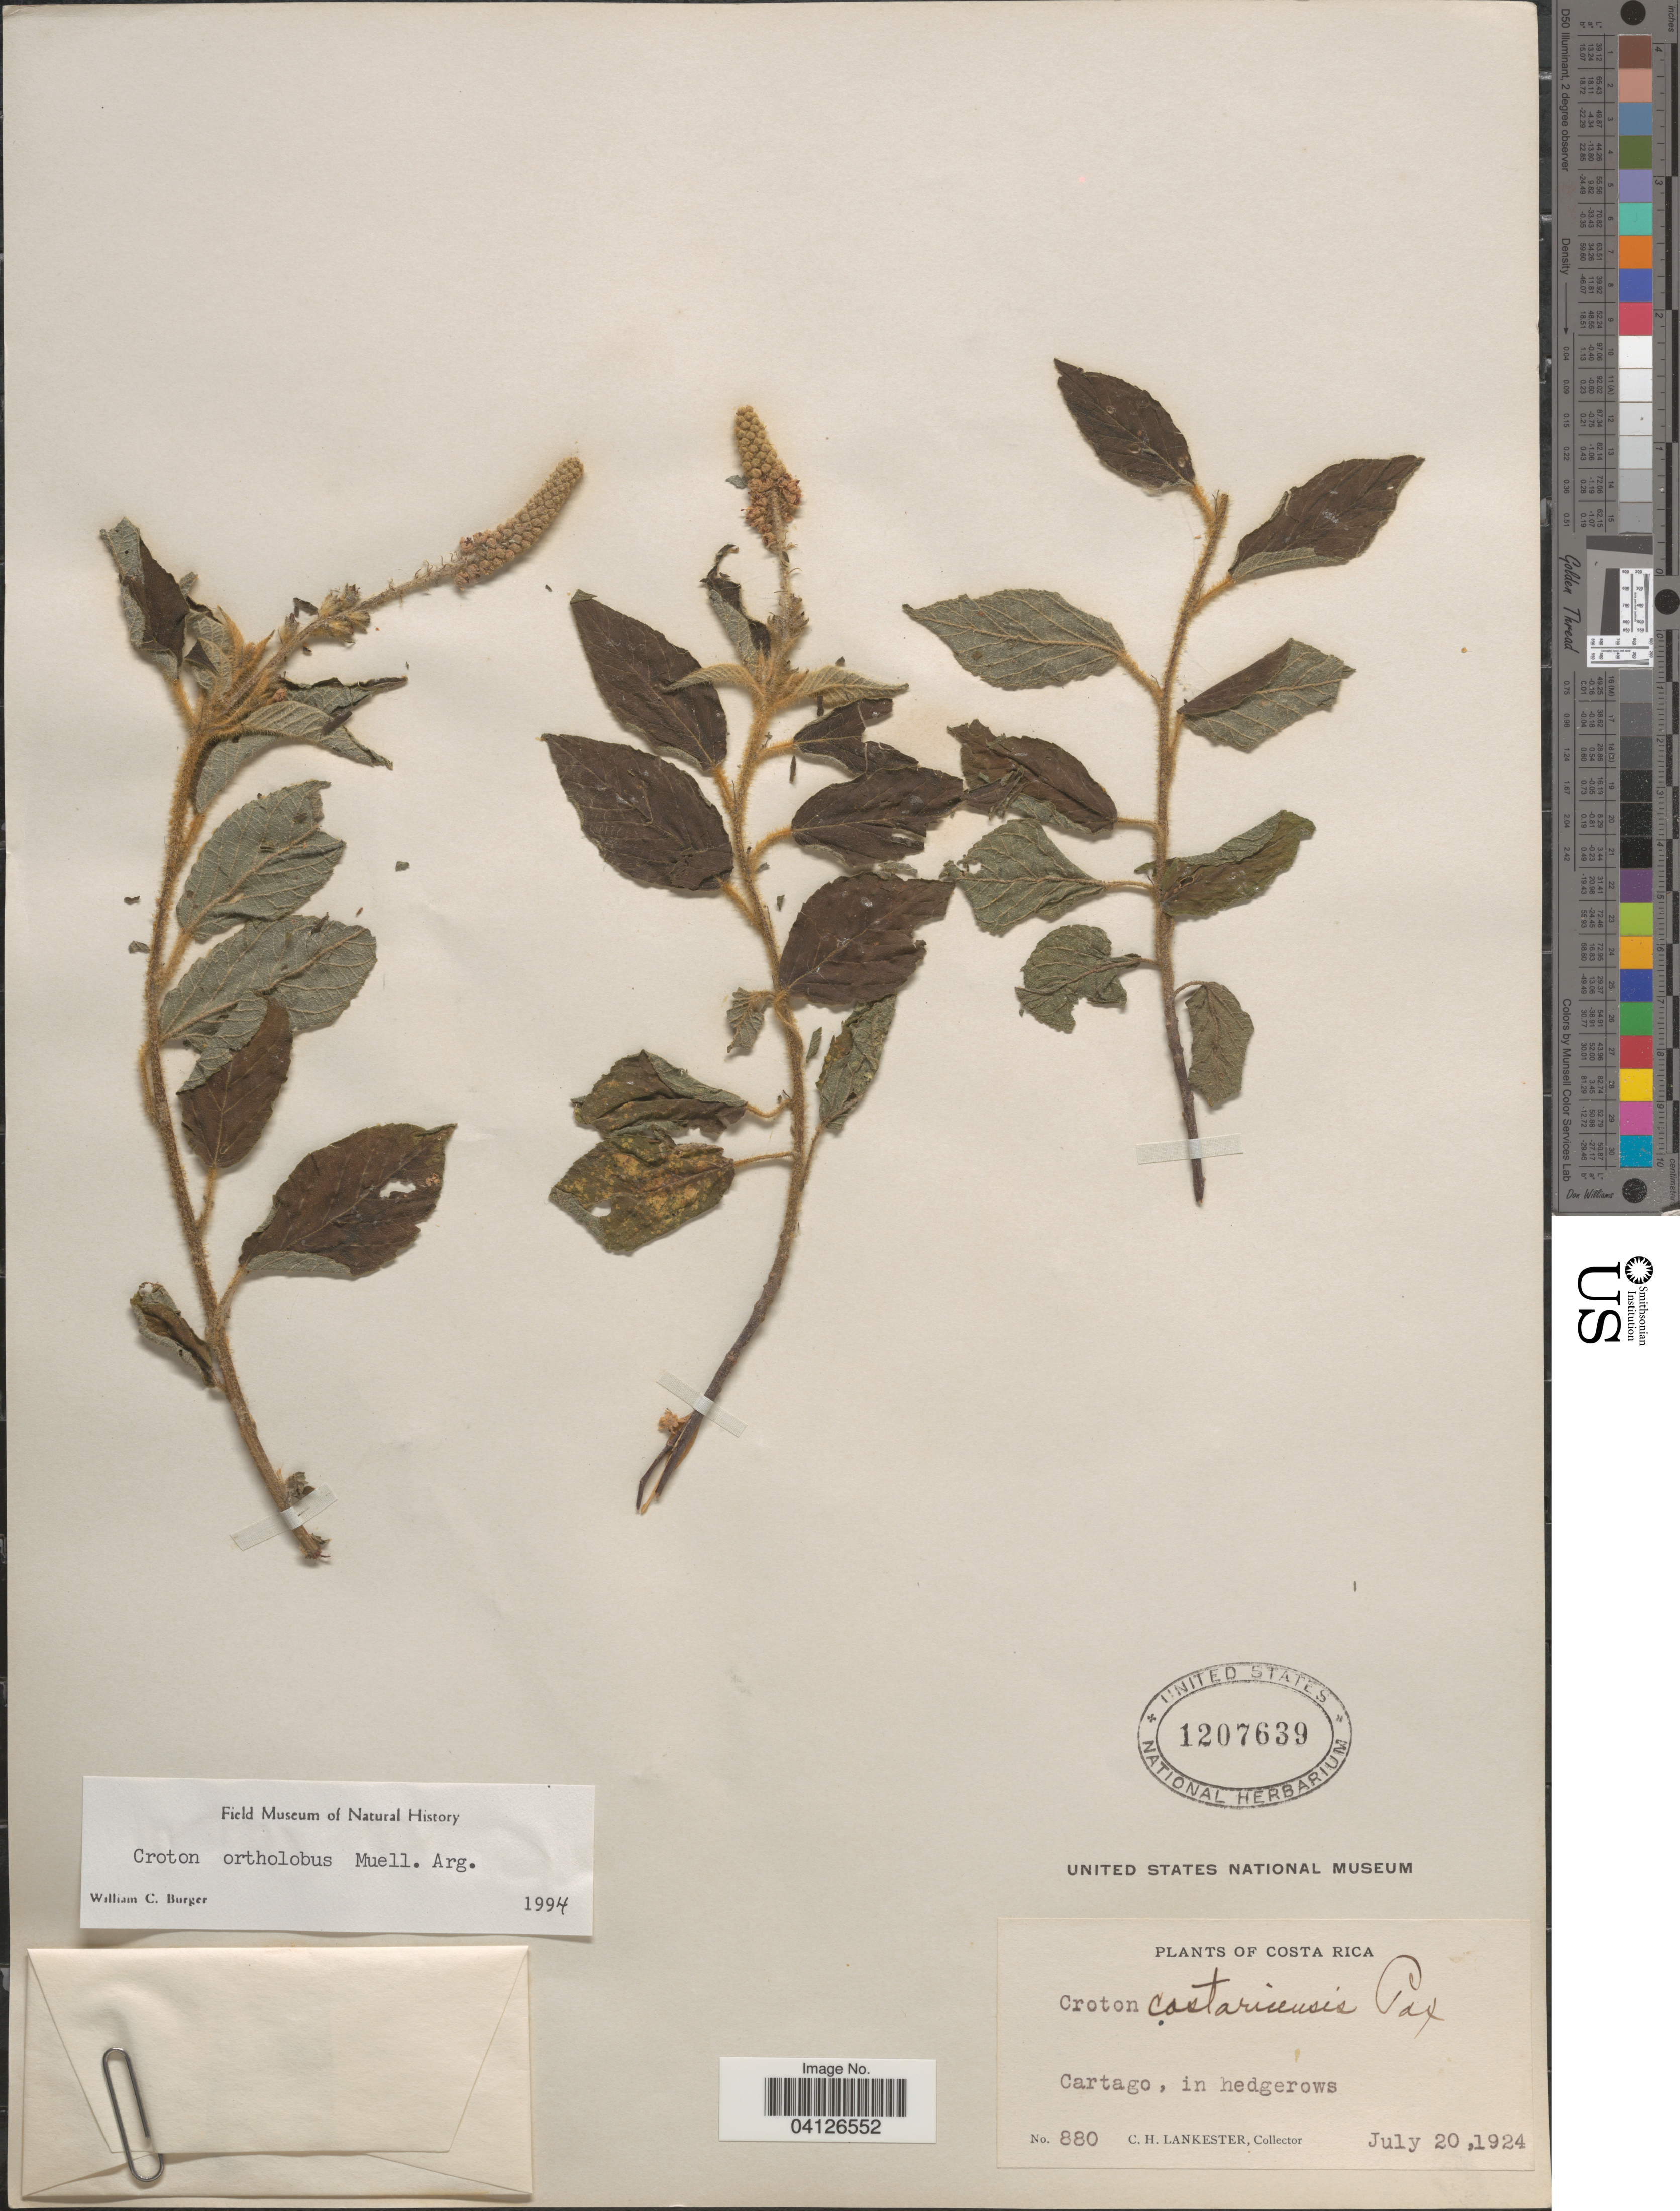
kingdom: Plantae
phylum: Tracheophyta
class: Magnoliopsida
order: Malpighiales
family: Euphorbiaceae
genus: Croton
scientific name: Croton ortholobus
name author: Müll. Arg.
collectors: C. H. Lankester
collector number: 880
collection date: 1924-07-20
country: Costa Rica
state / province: Cartago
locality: In hedgerows.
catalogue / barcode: US 1207639